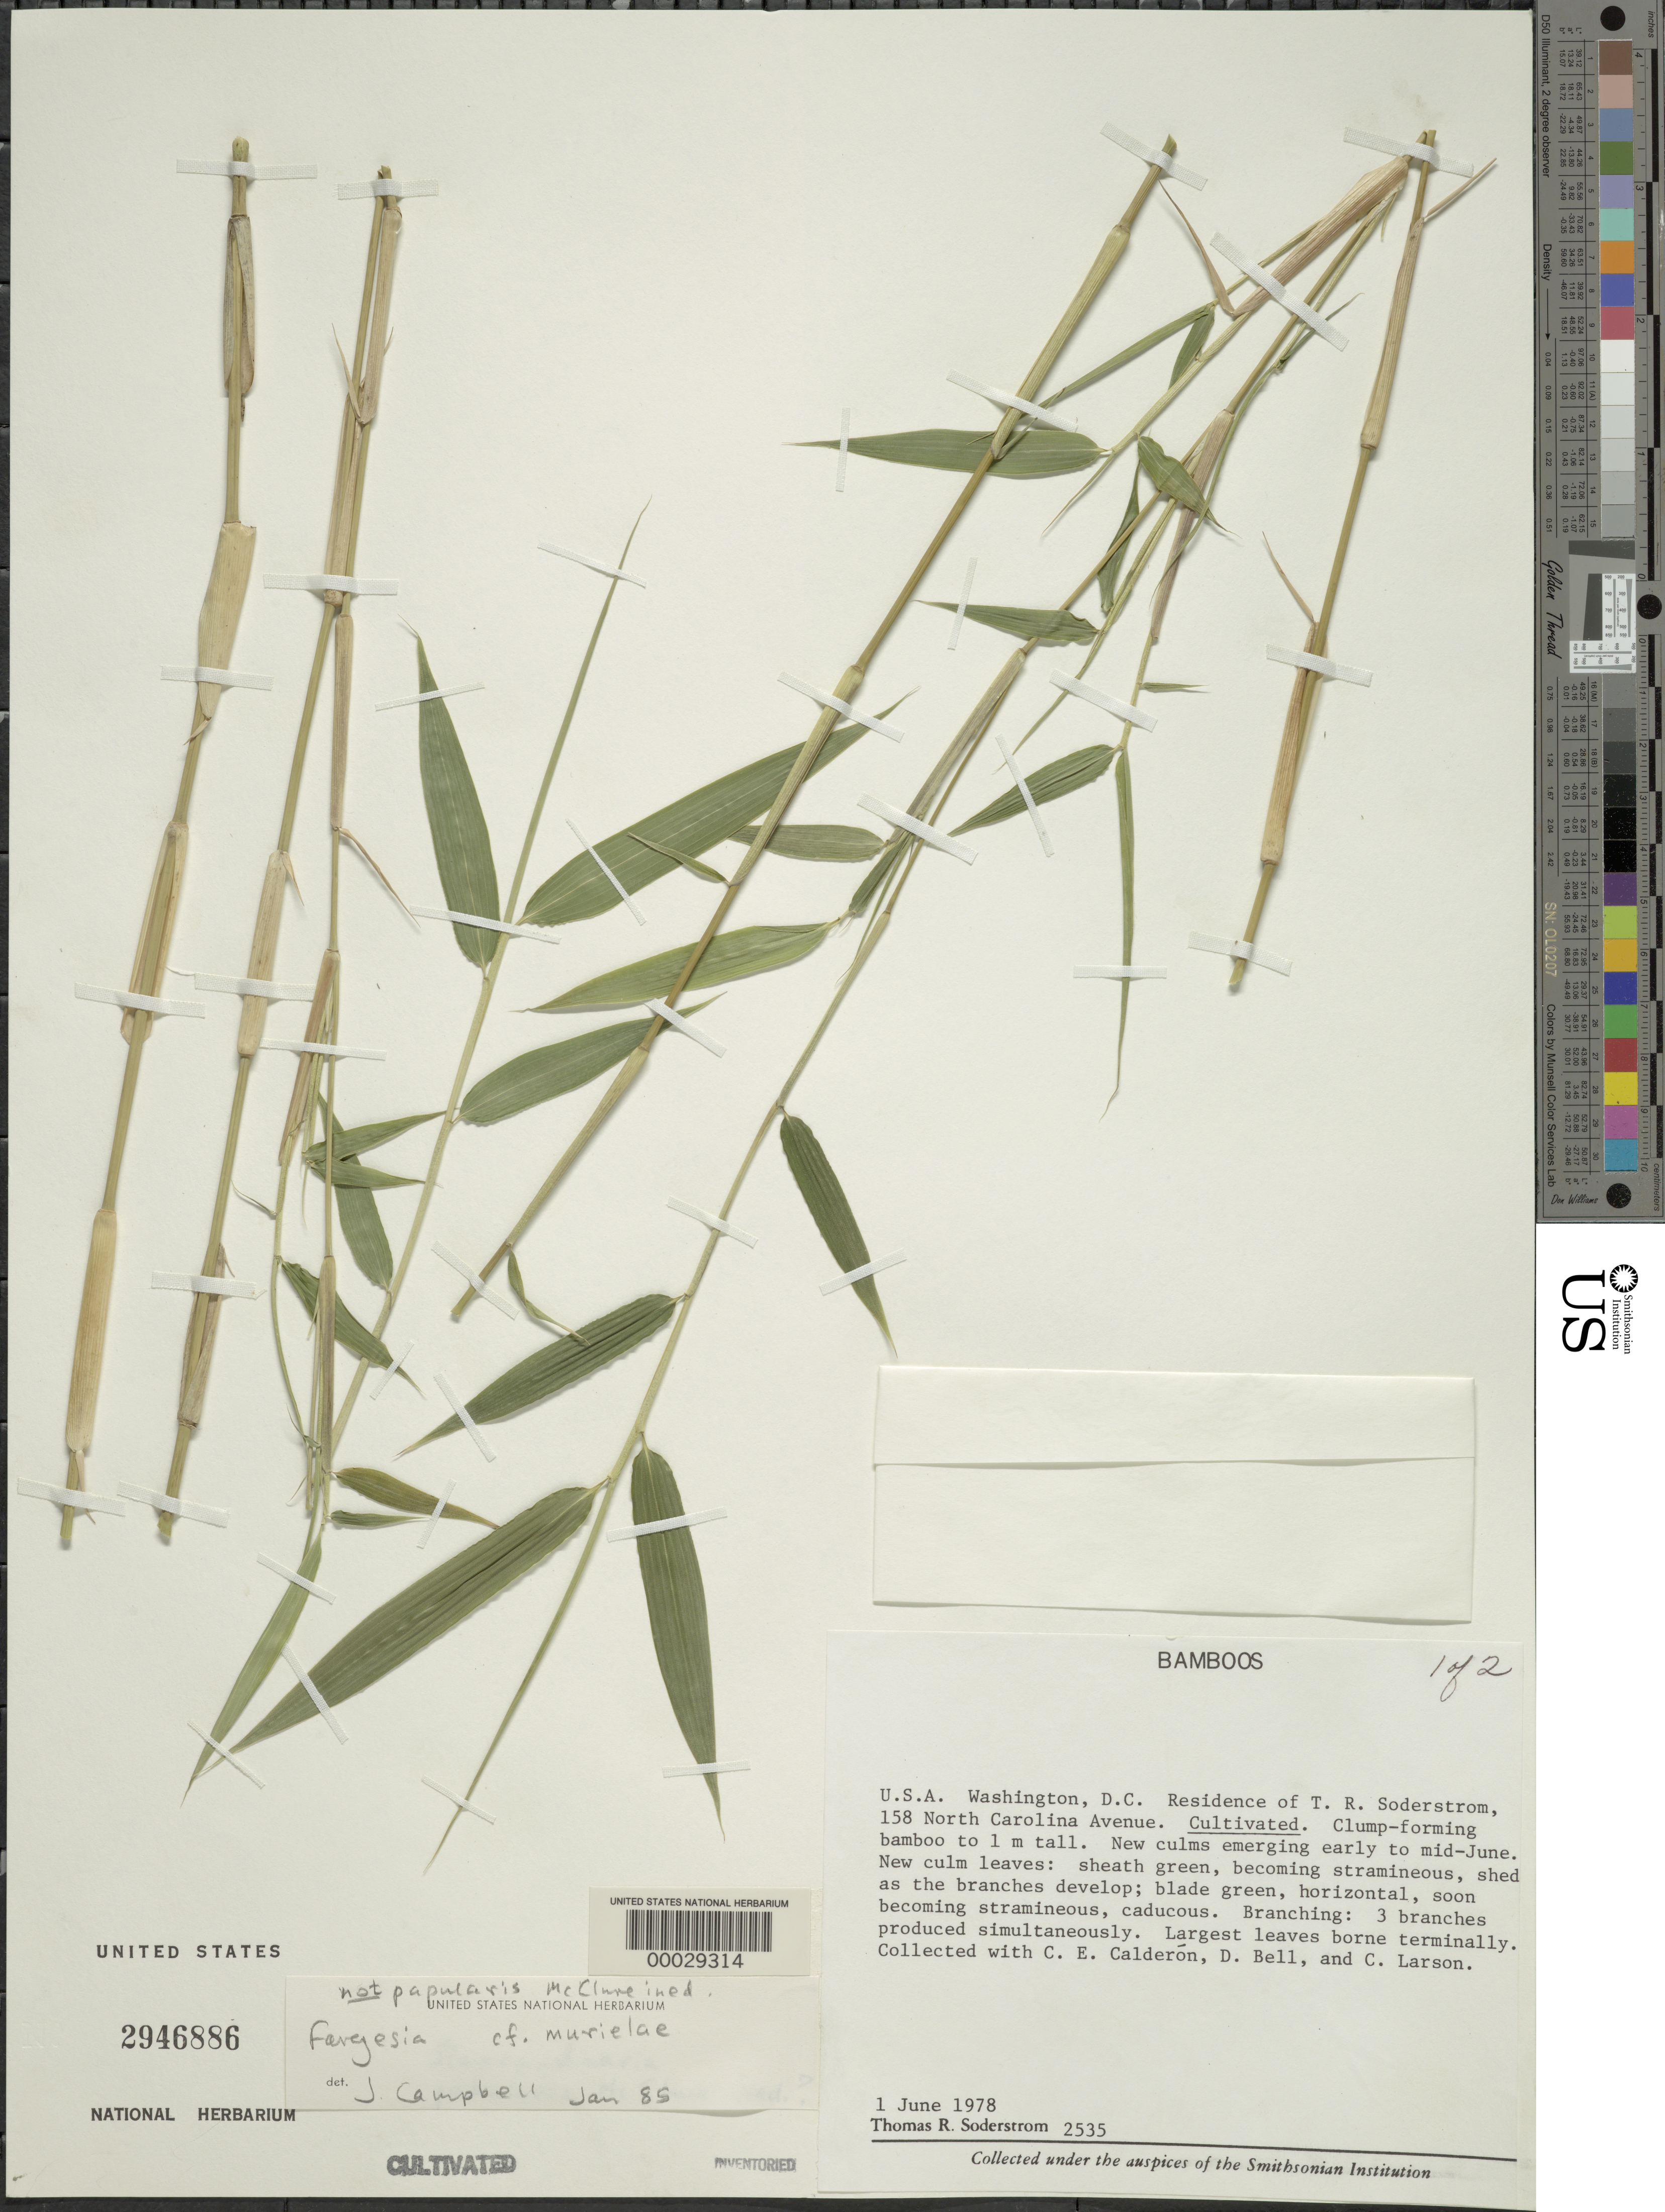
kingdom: Plantae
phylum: Tracheophyta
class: Liliopsida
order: Poales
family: Poaceae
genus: Fargesia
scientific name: Fargesia murielae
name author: (Gamble) T.P. Yi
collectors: T. R. Soderstrom, C. E. Calderón, D. A. Bell & C. Larson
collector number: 2535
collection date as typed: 01 Jun 1978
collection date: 1978-06-01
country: United States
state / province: District of Columbia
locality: Residence of t.r. soderstrom, washington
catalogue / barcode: US 2946886